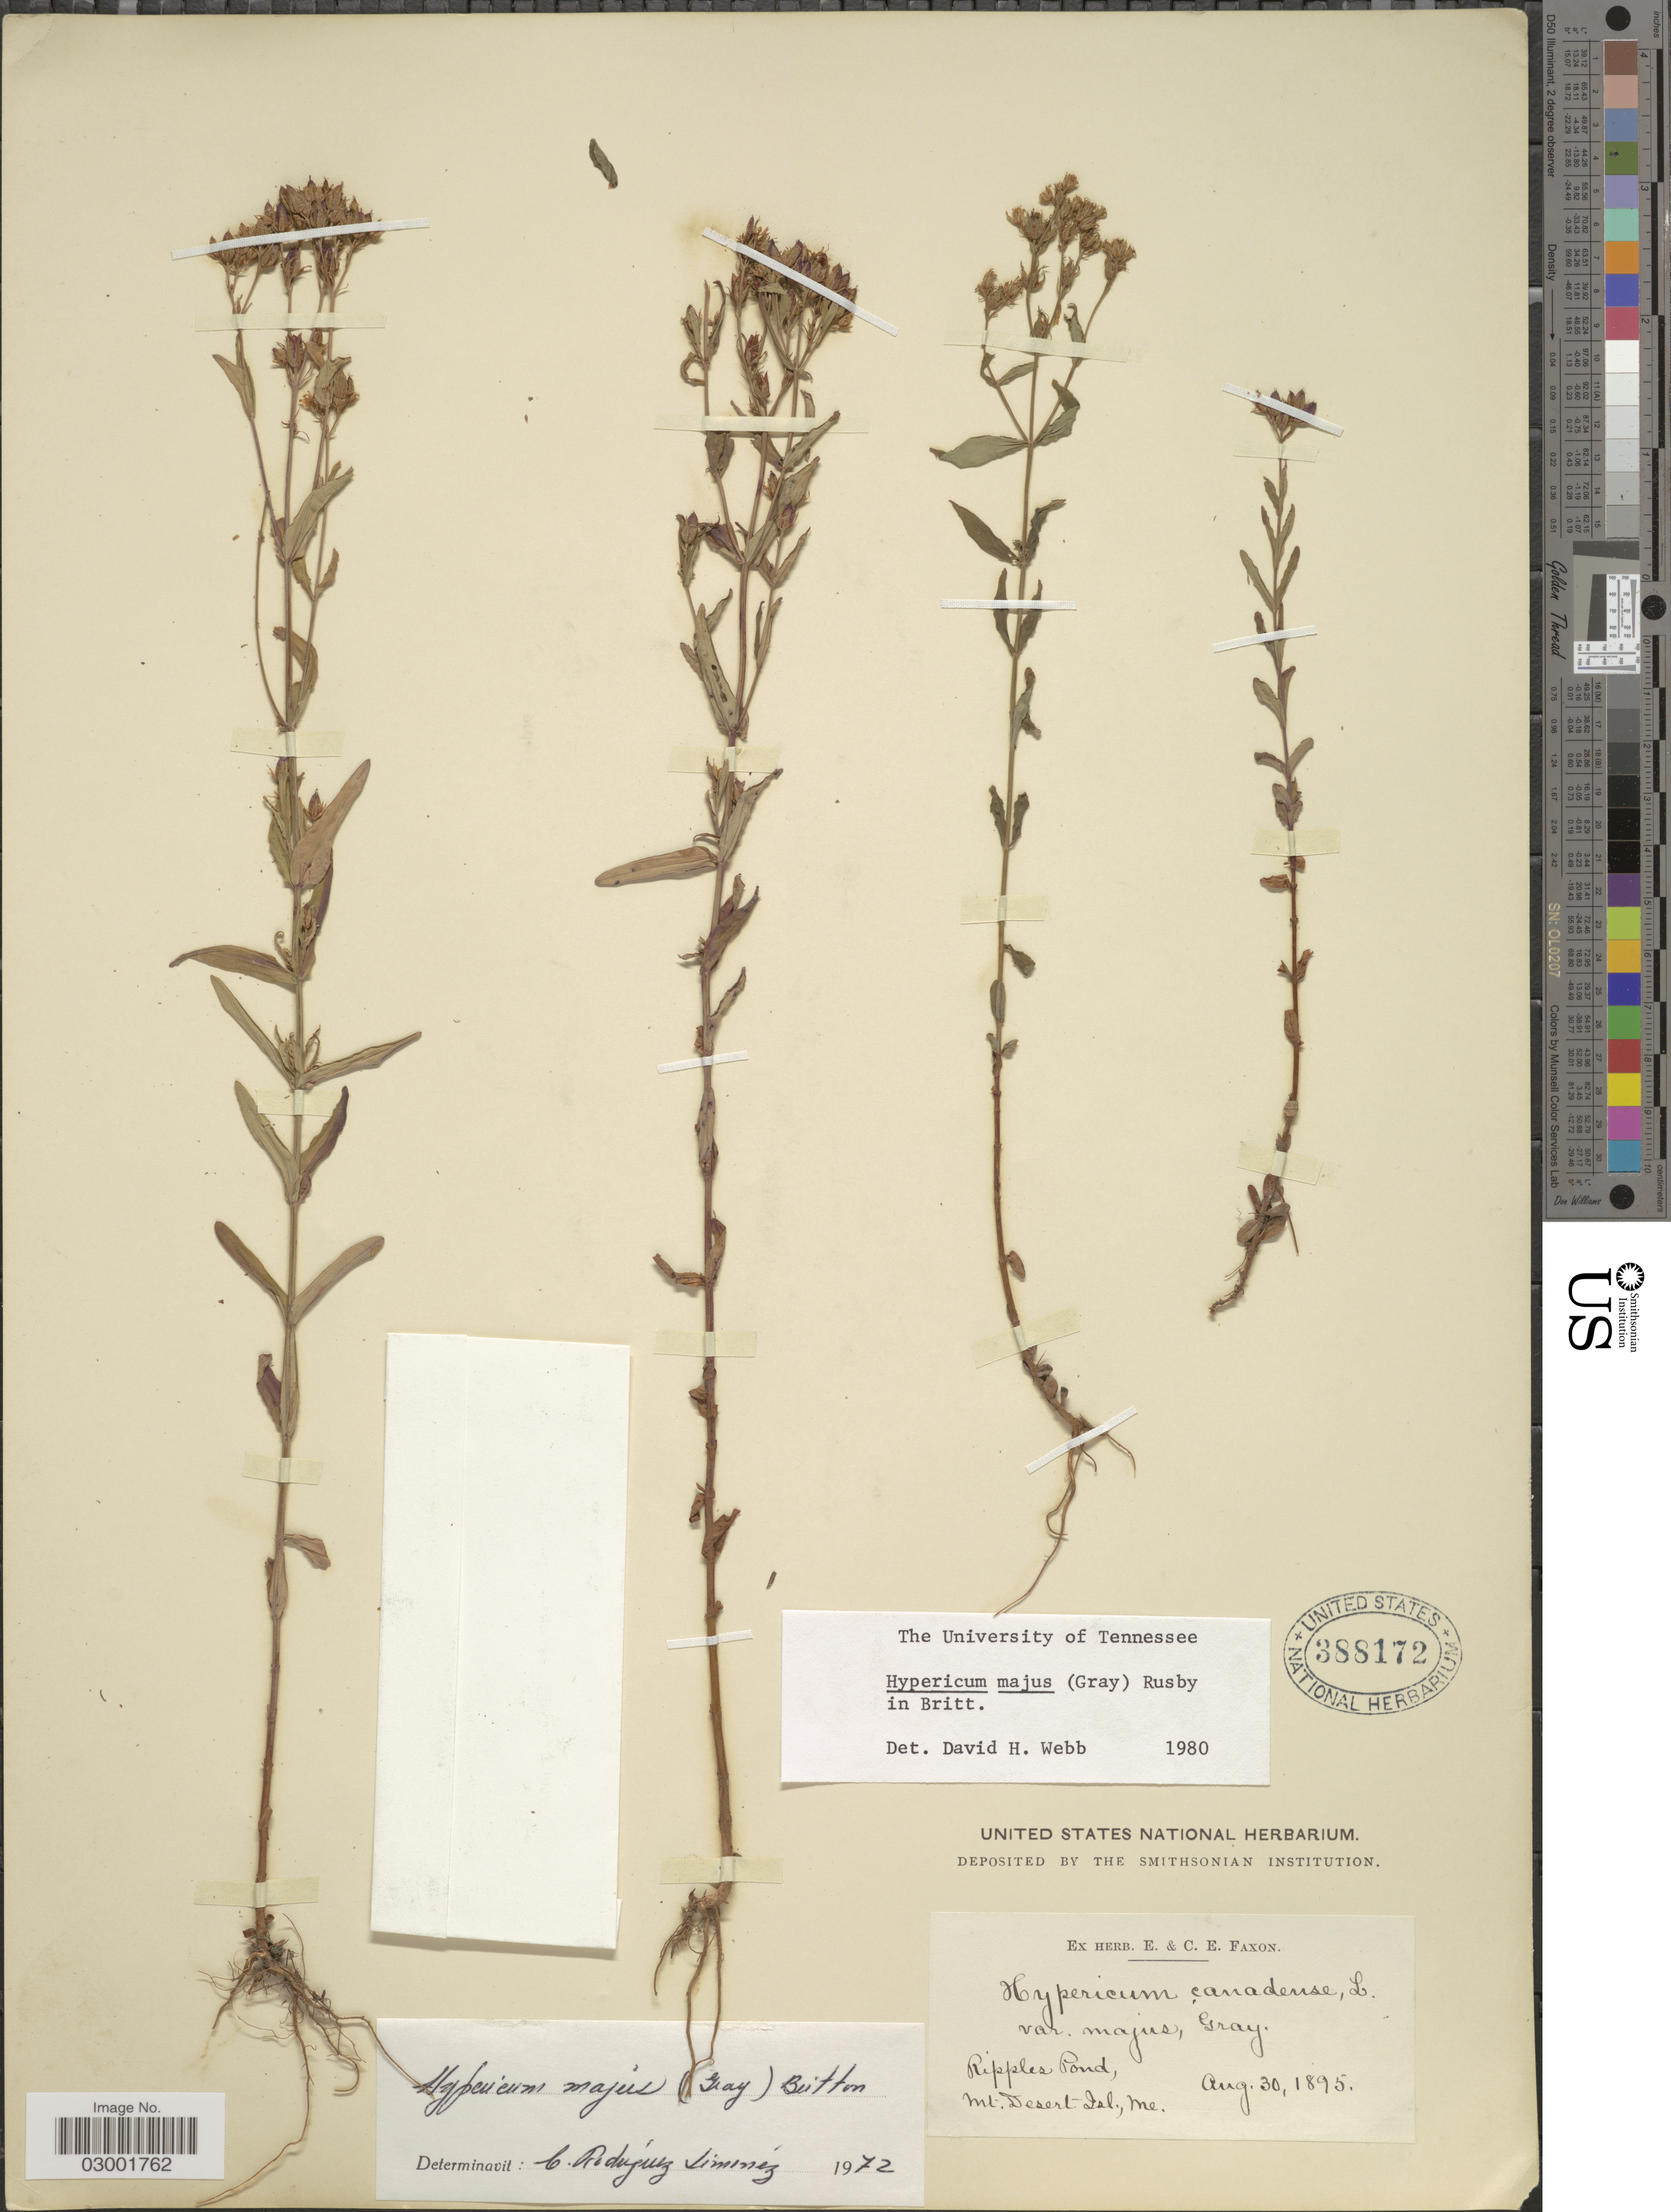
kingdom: Plantae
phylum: Tracheophyta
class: Magnoliopsida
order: Malpighiales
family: Hypericaceae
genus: Hypericum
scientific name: Hypericum majus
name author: (A. Gray) Britton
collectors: ex herb. E. & C.E. Faxon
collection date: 1895-08-30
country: United States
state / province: Maine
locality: Ripples Pond, Mt. Desert Isl., Me.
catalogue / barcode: US 388172